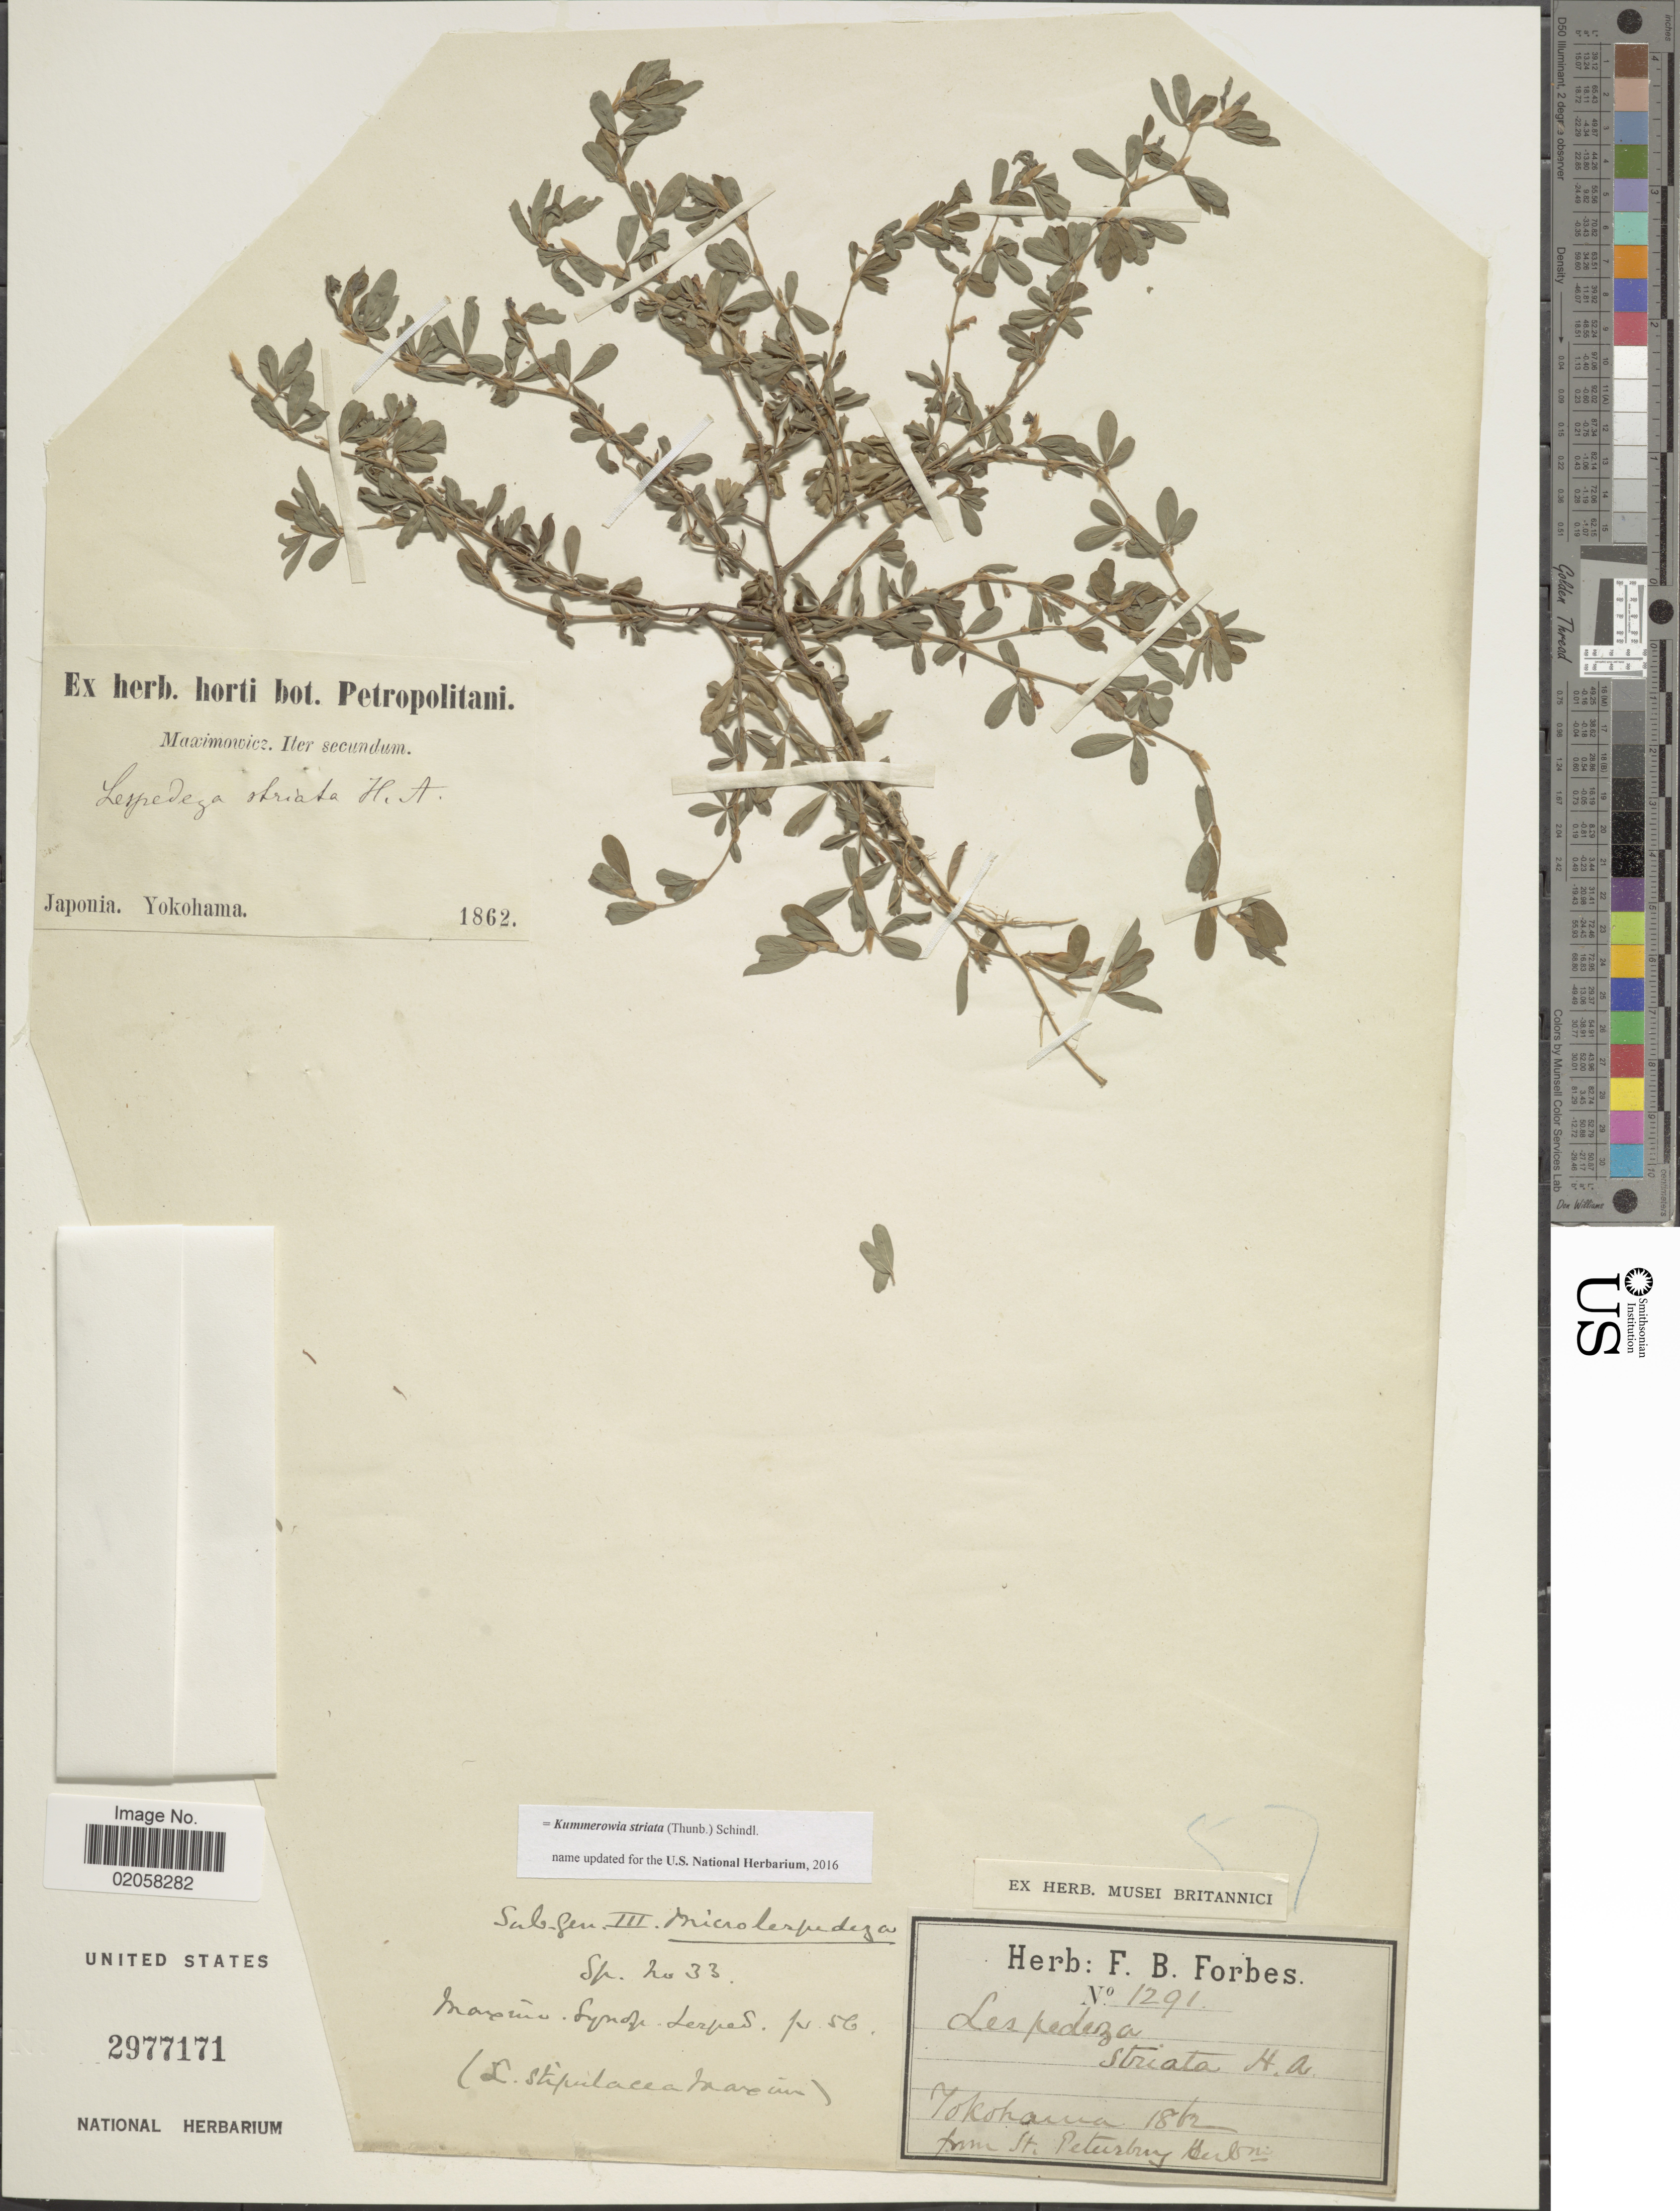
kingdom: Plantae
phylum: Tracheophyta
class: Magnoliopsida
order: Fabales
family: Fabaceae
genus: Kummerowia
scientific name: Kummerowia striata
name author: (Thunb.) Schindl.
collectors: Maximowicz, --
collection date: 1862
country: Japan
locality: Yokohama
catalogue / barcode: US 2977171